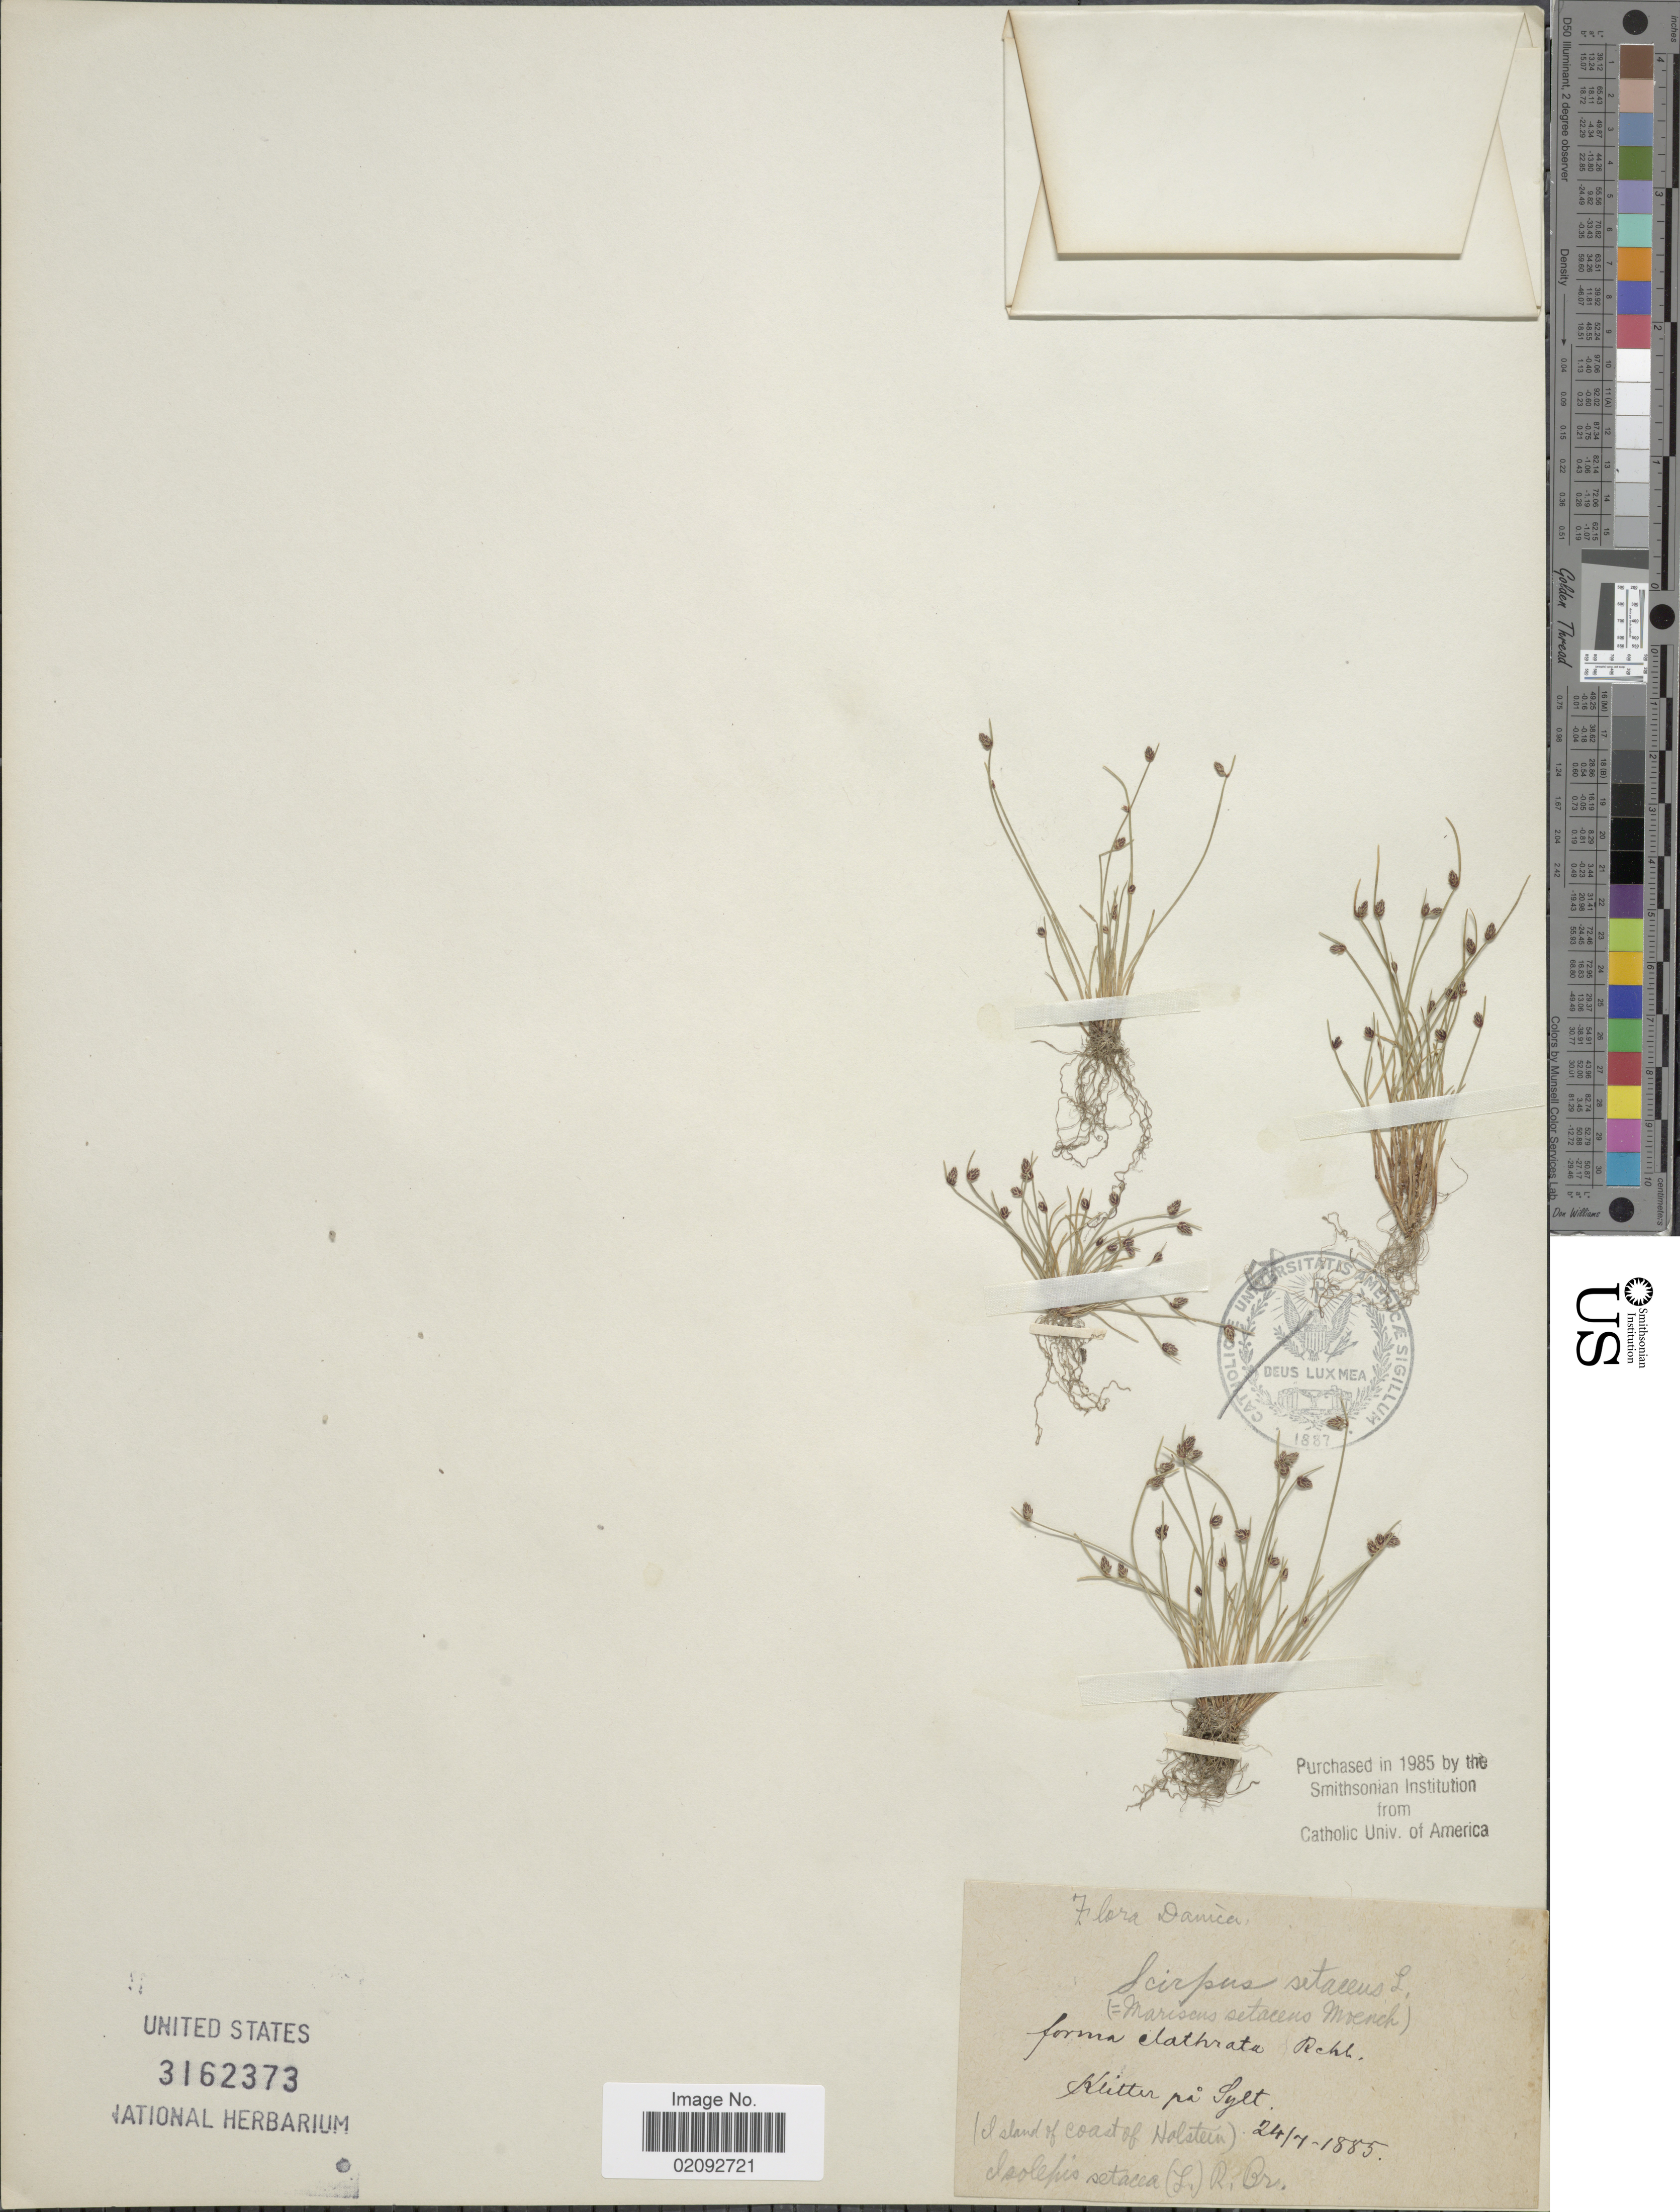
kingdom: Plantae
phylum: Tracheophyta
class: Liliopsida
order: Poales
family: Cyperaceae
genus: Isolepis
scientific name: Isolepis setacea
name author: (L.) R. Br.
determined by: Strong, Mark T., (BOT), Smithsonian Institution - National Museum of Natural History (UNITED STATES)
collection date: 1885-07-24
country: Denmark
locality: (Island of coast of Holstein)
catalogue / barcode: US 3162373